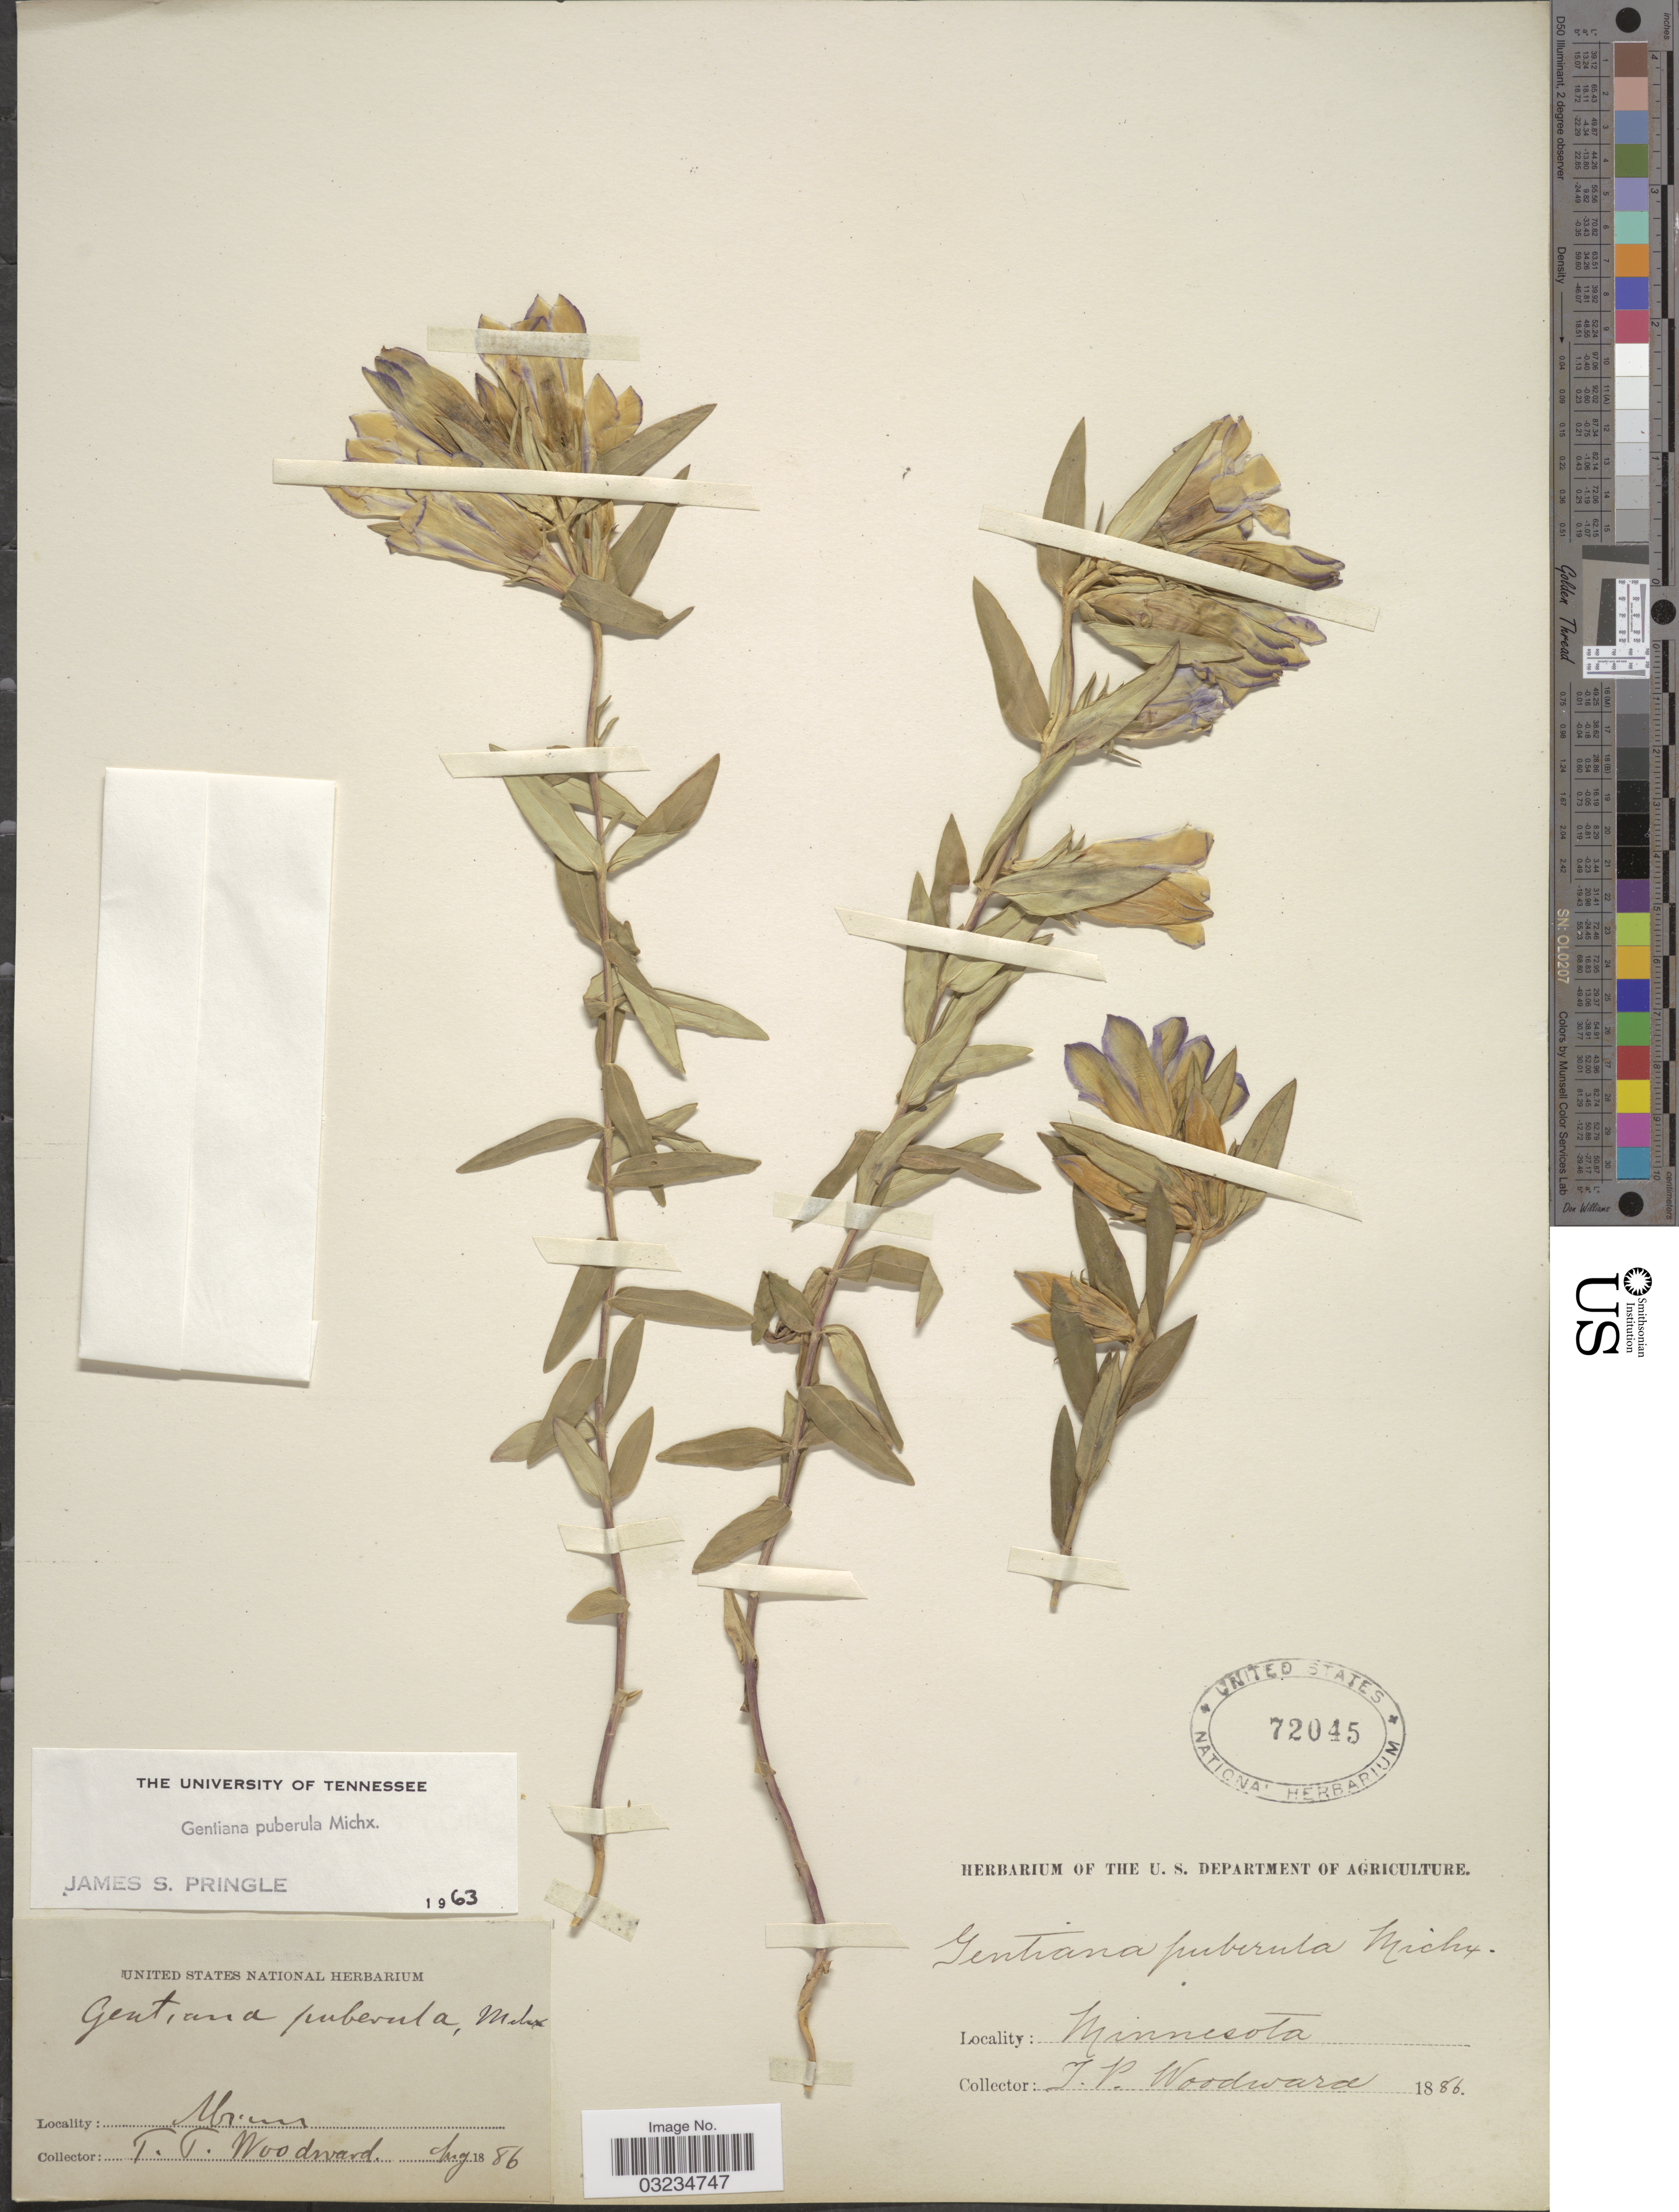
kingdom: Plantae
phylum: Tracheophyta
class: Magnoliopsida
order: Gentianales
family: Gentianaceae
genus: Gentiana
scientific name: Gentiana puberula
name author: Michx.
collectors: T. J. Woodward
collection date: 1886-08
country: United States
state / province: Minnesota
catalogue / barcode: US 72045